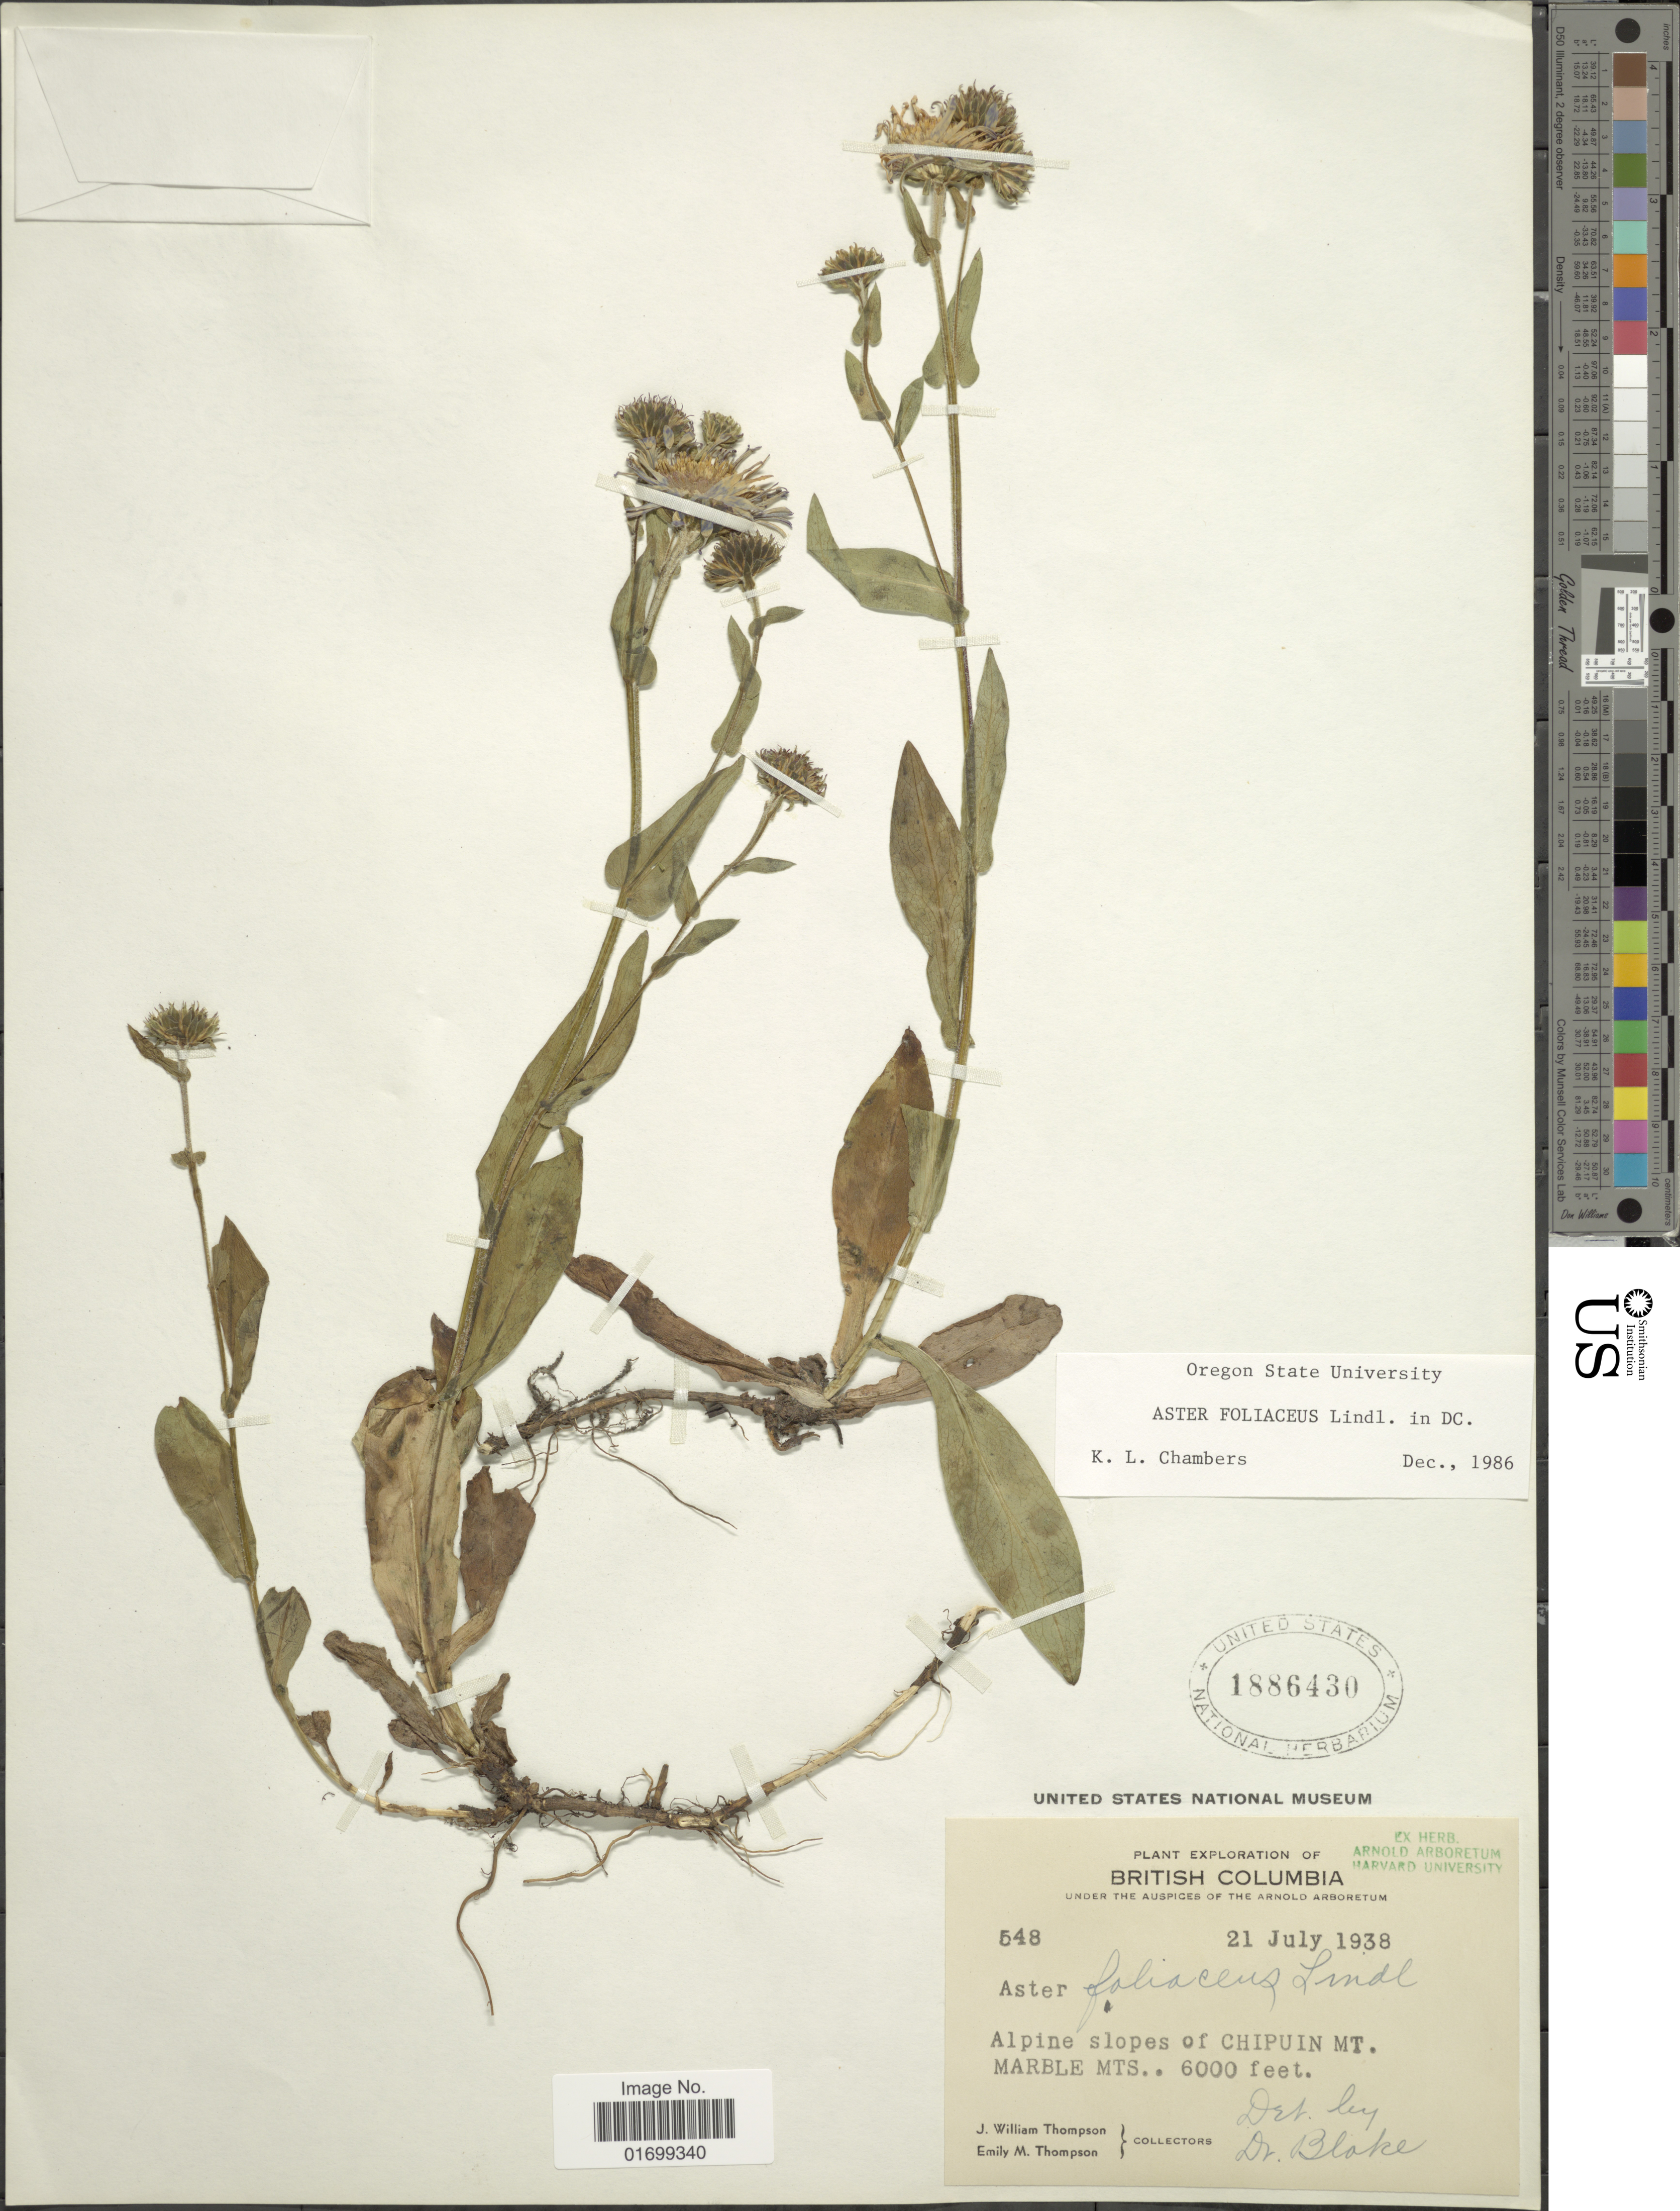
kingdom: Plantae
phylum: Tracheophyta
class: Magnoliopsida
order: Asterales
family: Asteraceae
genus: Symphyotrichum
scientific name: Symphyotrichum foliaceum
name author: (Lindl. ex DC.) G.L. Nesom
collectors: J. W. Thompson & E. M. Thompson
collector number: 548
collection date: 1938-07-21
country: Canada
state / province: British Columbia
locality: Alpine slopes of Chipuin Mt., Marble Mts.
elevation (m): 1829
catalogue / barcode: US 1886430